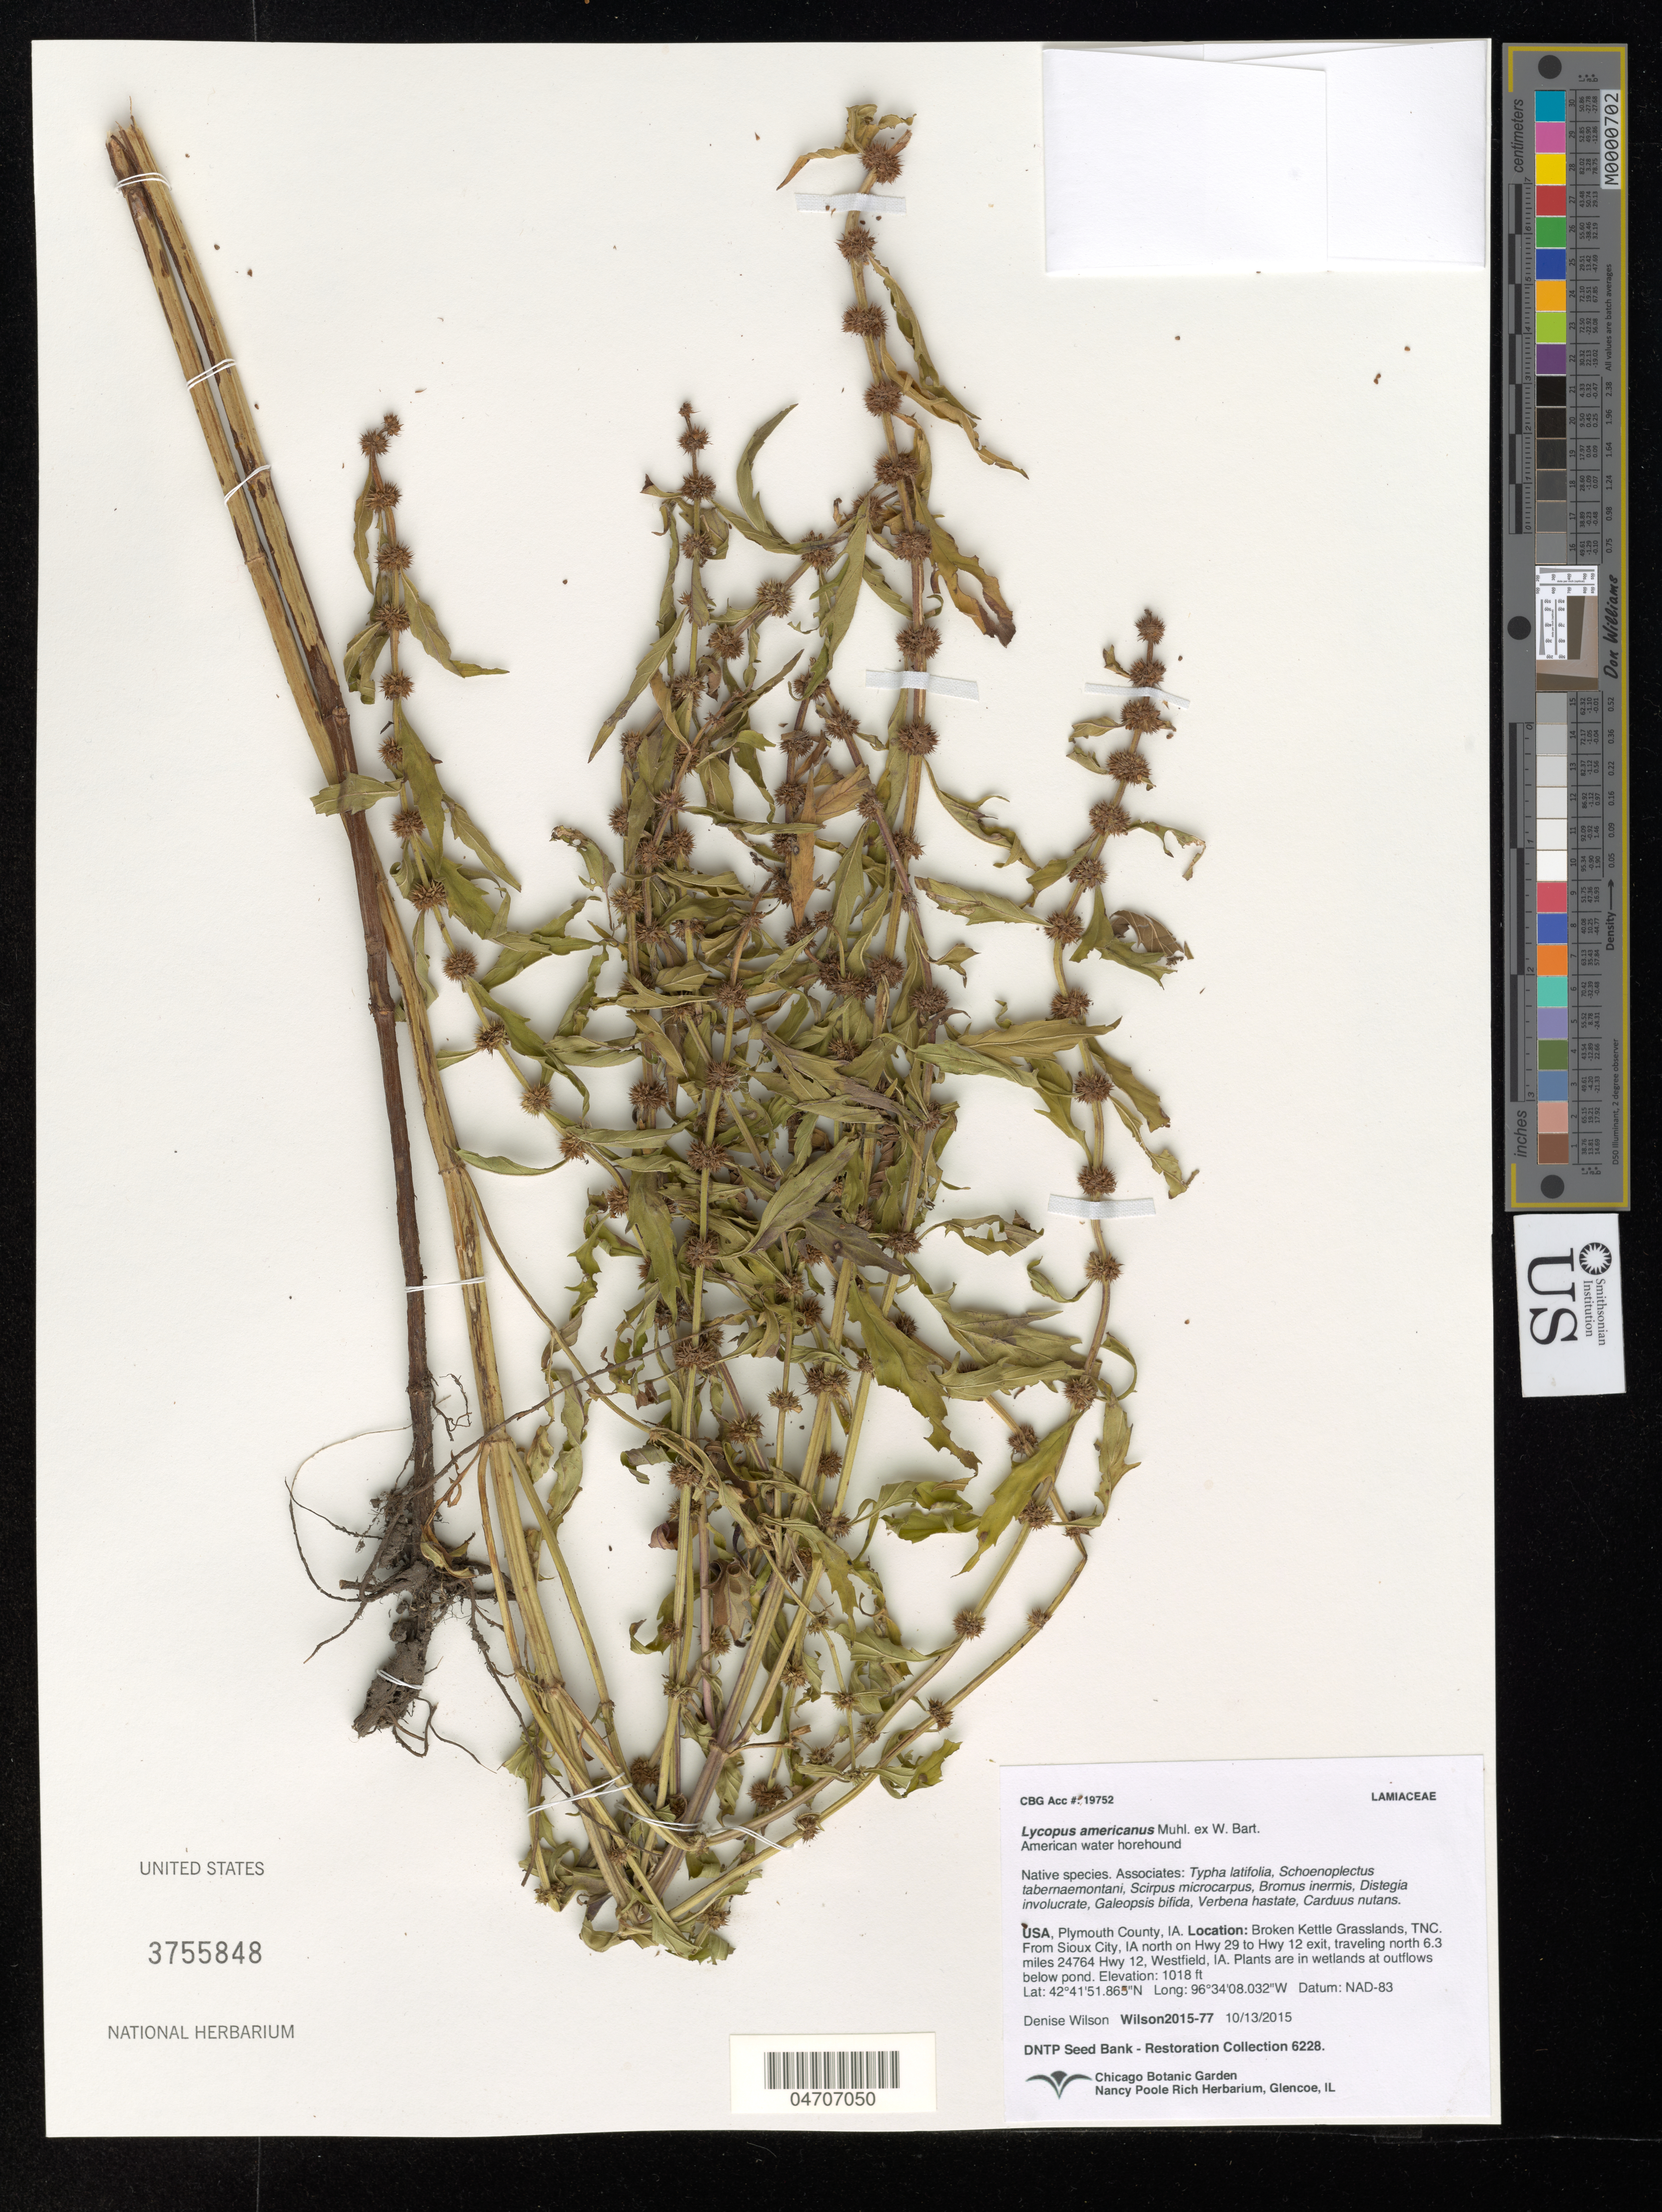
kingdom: Plantae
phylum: Tracheophyta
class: Magnoliopsida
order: Lamiales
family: Lamiaceae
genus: Lycopus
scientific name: Lycopus americanus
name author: Muhl. ex W.P.C. Barton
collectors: D. Wilson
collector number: Wilson2015-77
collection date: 2015-10-13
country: United States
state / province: Iowa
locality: Plymouth County. Broken Kettle Grasslands, TNC. From Sioux City, IA north on Hwy 29 to Hwy 12 exit, traveling north 6.3 miles 24764 Hwy 12, Westfield, IA.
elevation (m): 310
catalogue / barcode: US 3755848